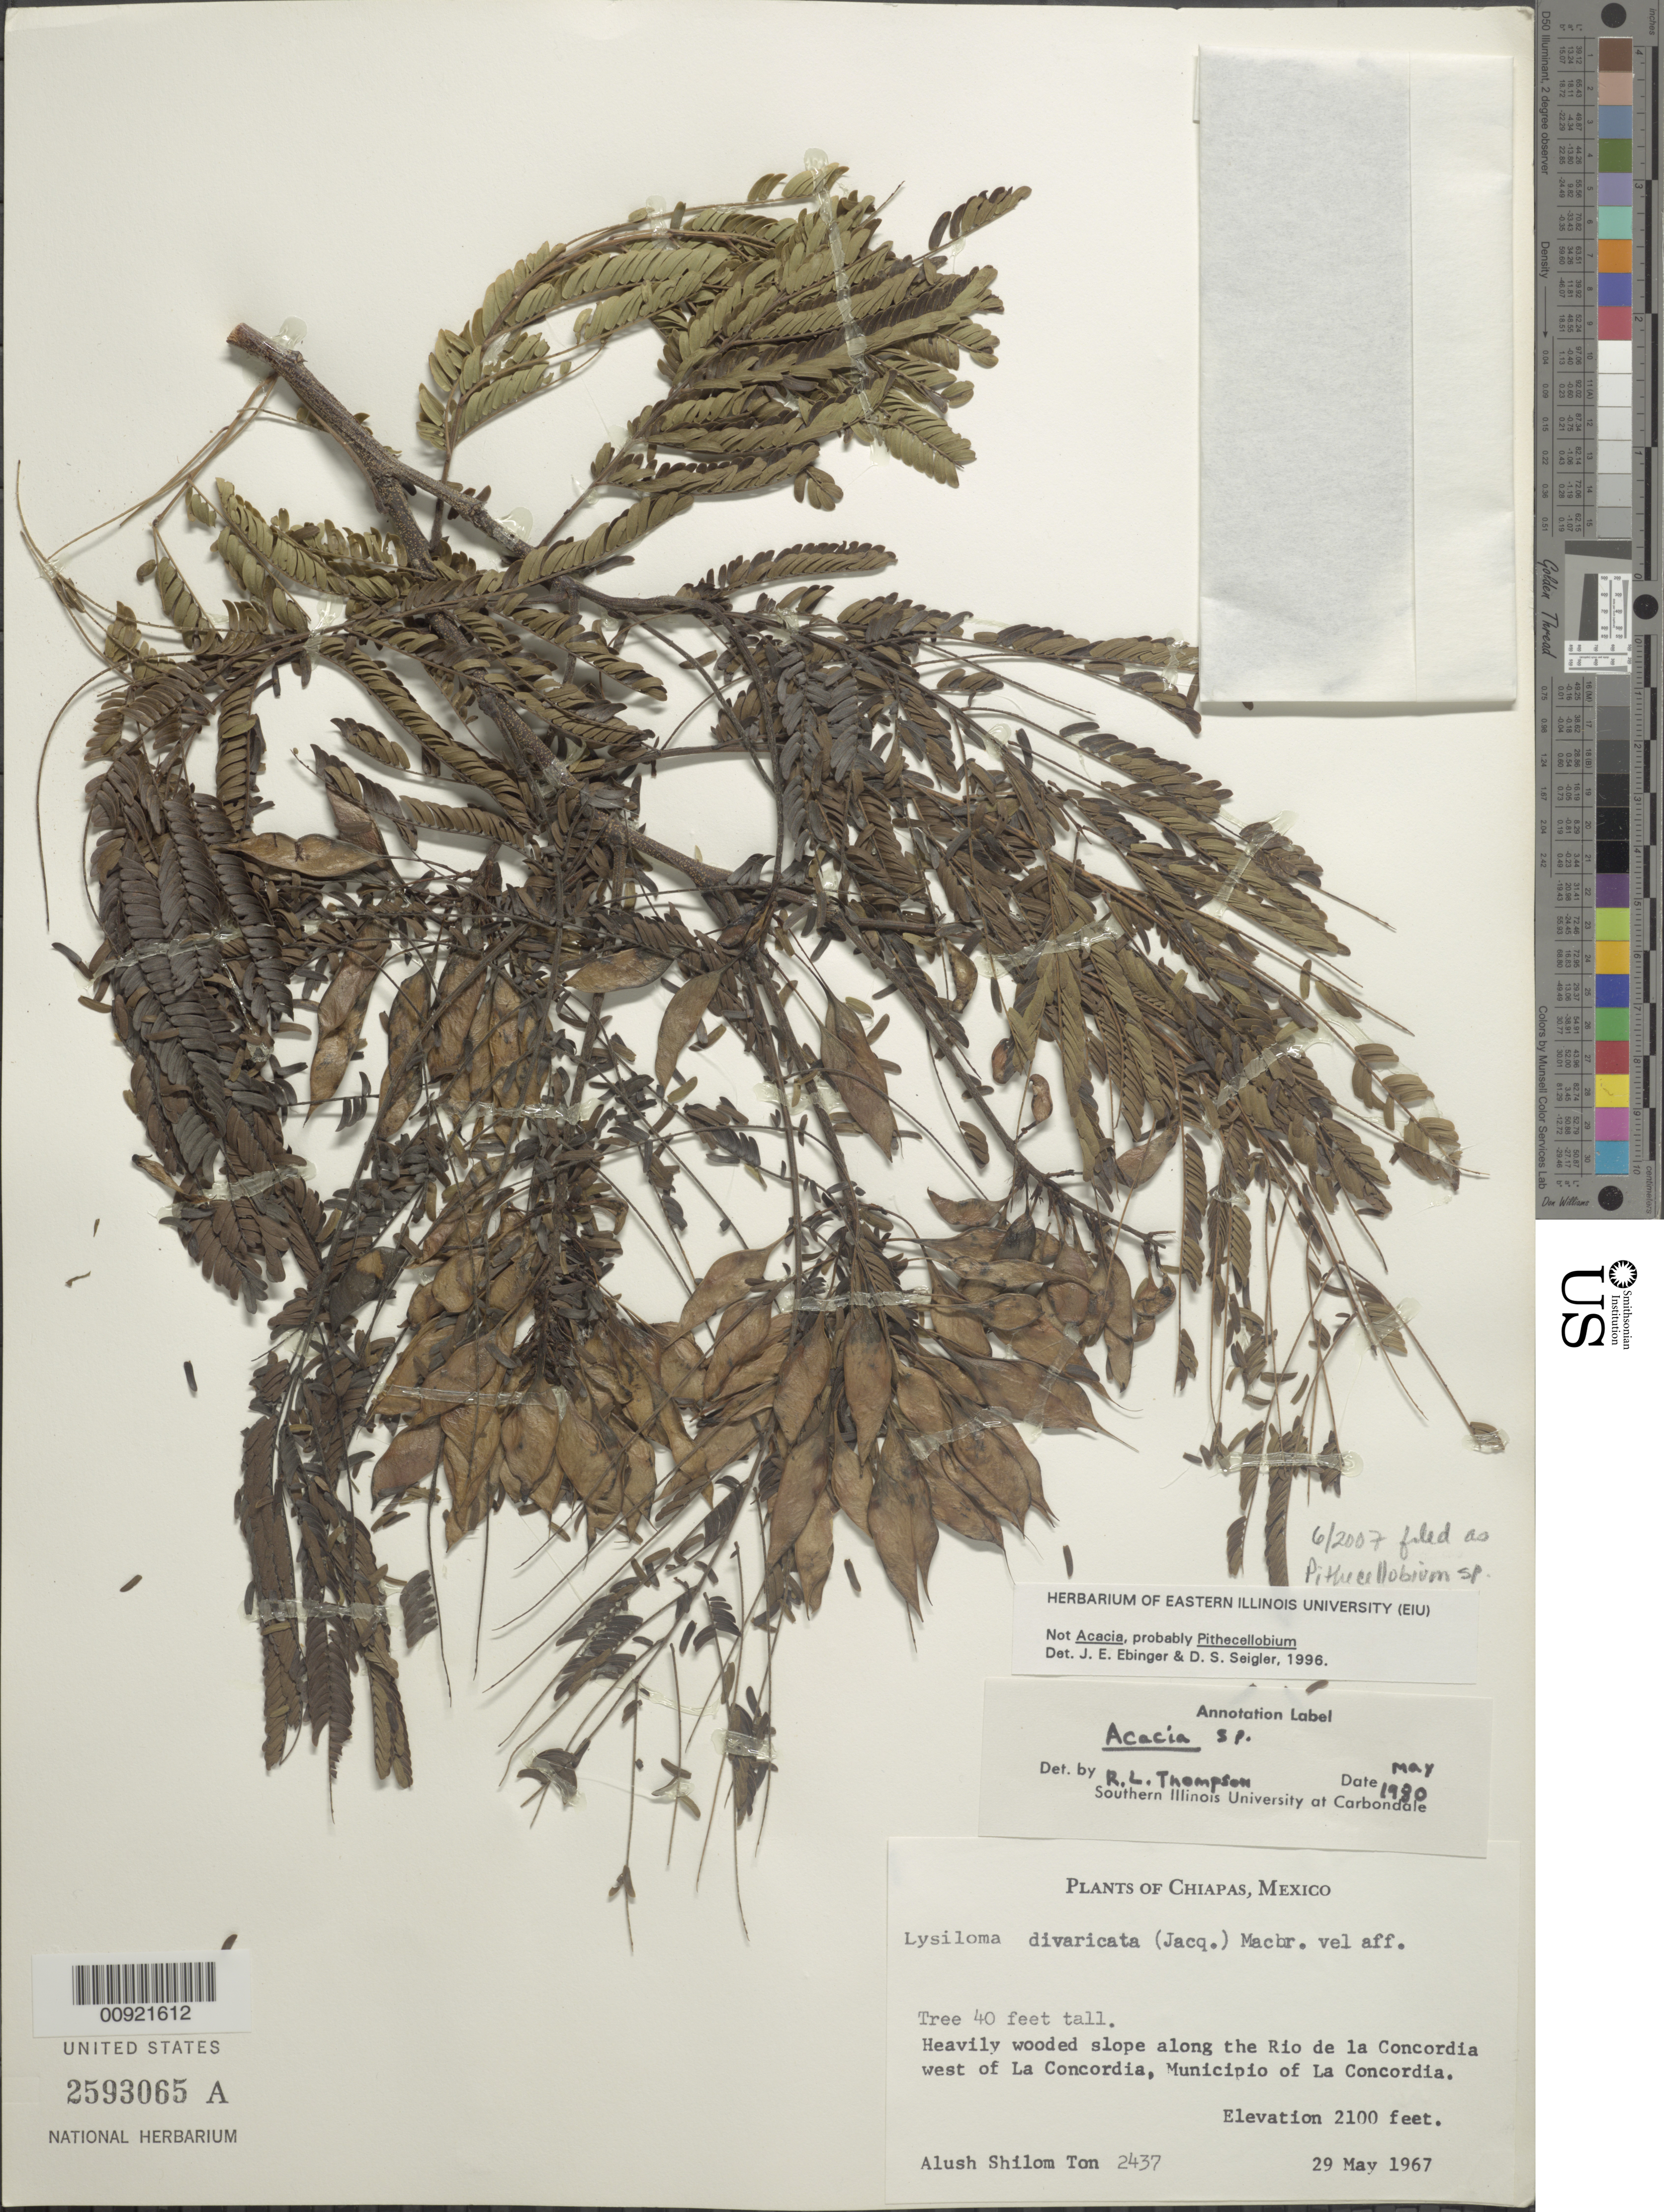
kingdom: Plantae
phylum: Tracheophyta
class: Magnoliopsida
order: Fabales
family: Fabaceae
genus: Pithecellobium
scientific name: Pithecellobium sp.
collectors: A. Shilom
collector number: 2437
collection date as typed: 29 May 1967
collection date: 1967-05-29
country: Mexico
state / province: Chiapas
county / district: Concordia, La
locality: Along the Río de la Concordia west of La Concordia, Municipio of La Concordia.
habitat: Heavily wooded slope along Río.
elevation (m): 640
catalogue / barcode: US 2593065A